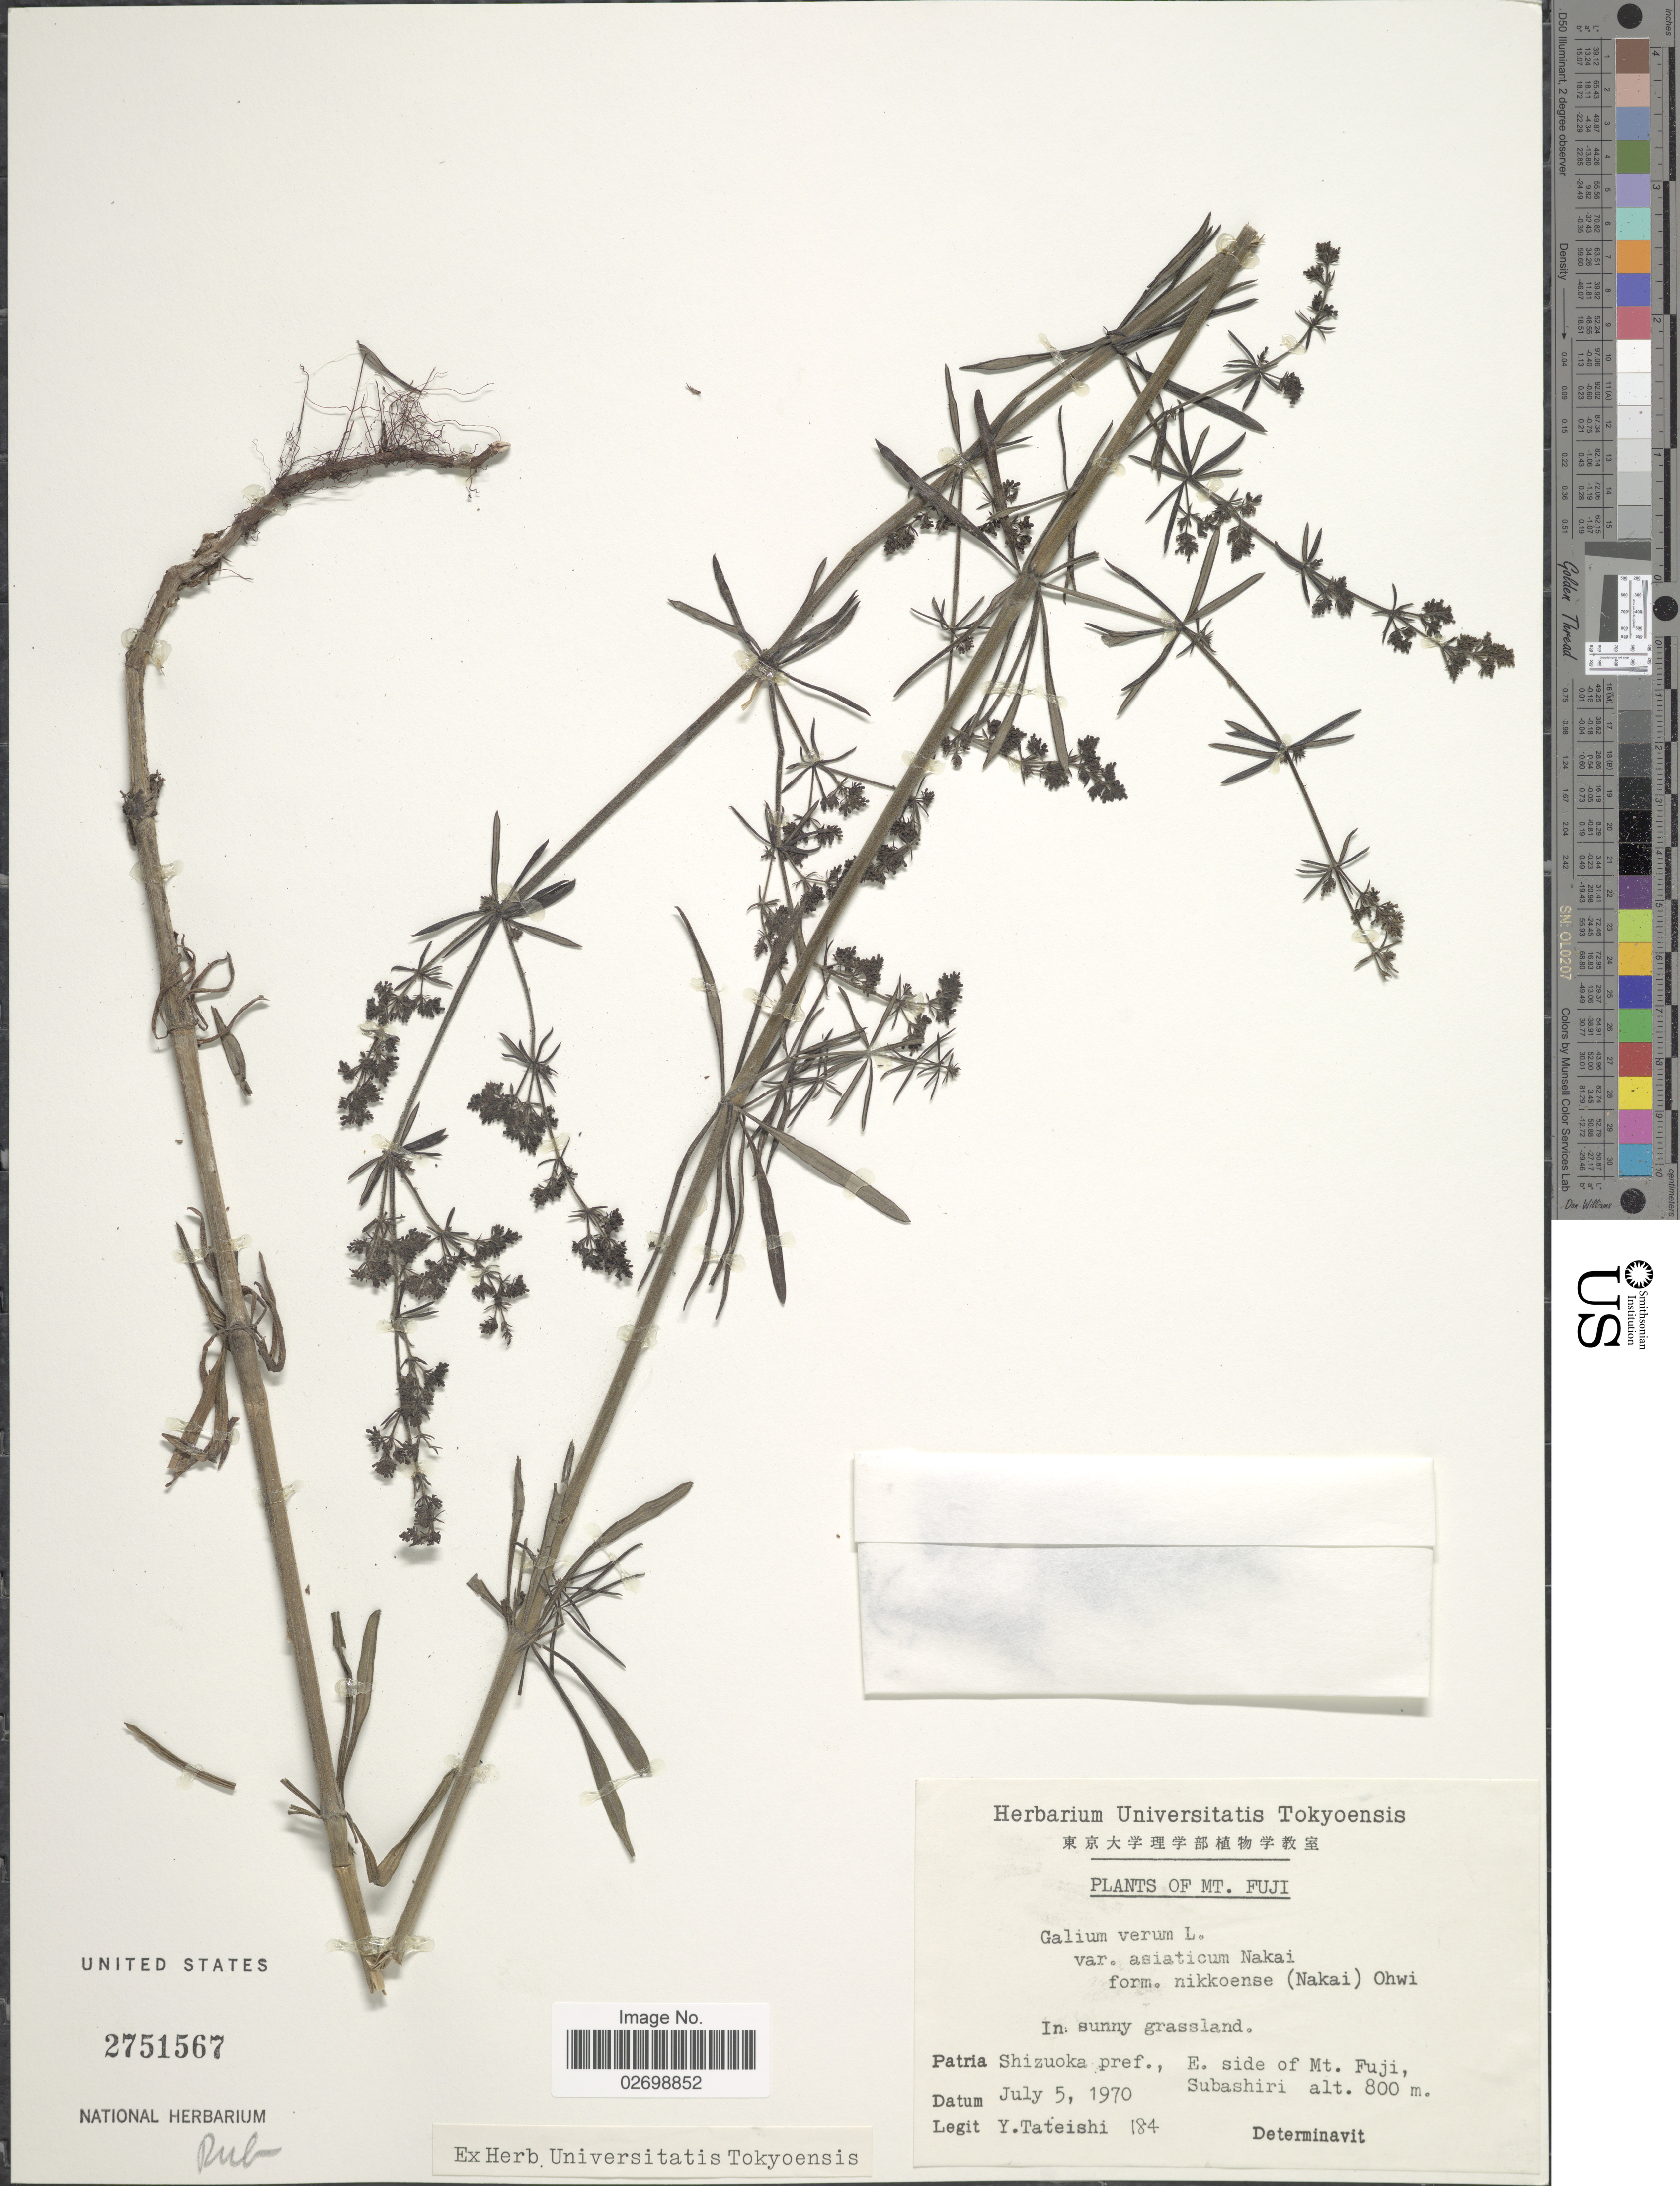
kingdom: Plantae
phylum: Tracheophyta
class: Magnoliopsida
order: Gentianales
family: Rubiaceae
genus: Galium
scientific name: Galium verum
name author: L.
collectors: Y. Tateishi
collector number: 184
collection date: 1970-07-05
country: Japan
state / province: Sizuoka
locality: Patria Shizuoka pref., E. side of Mt. Fuji, Subashiri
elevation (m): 800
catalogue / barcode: US 2751567